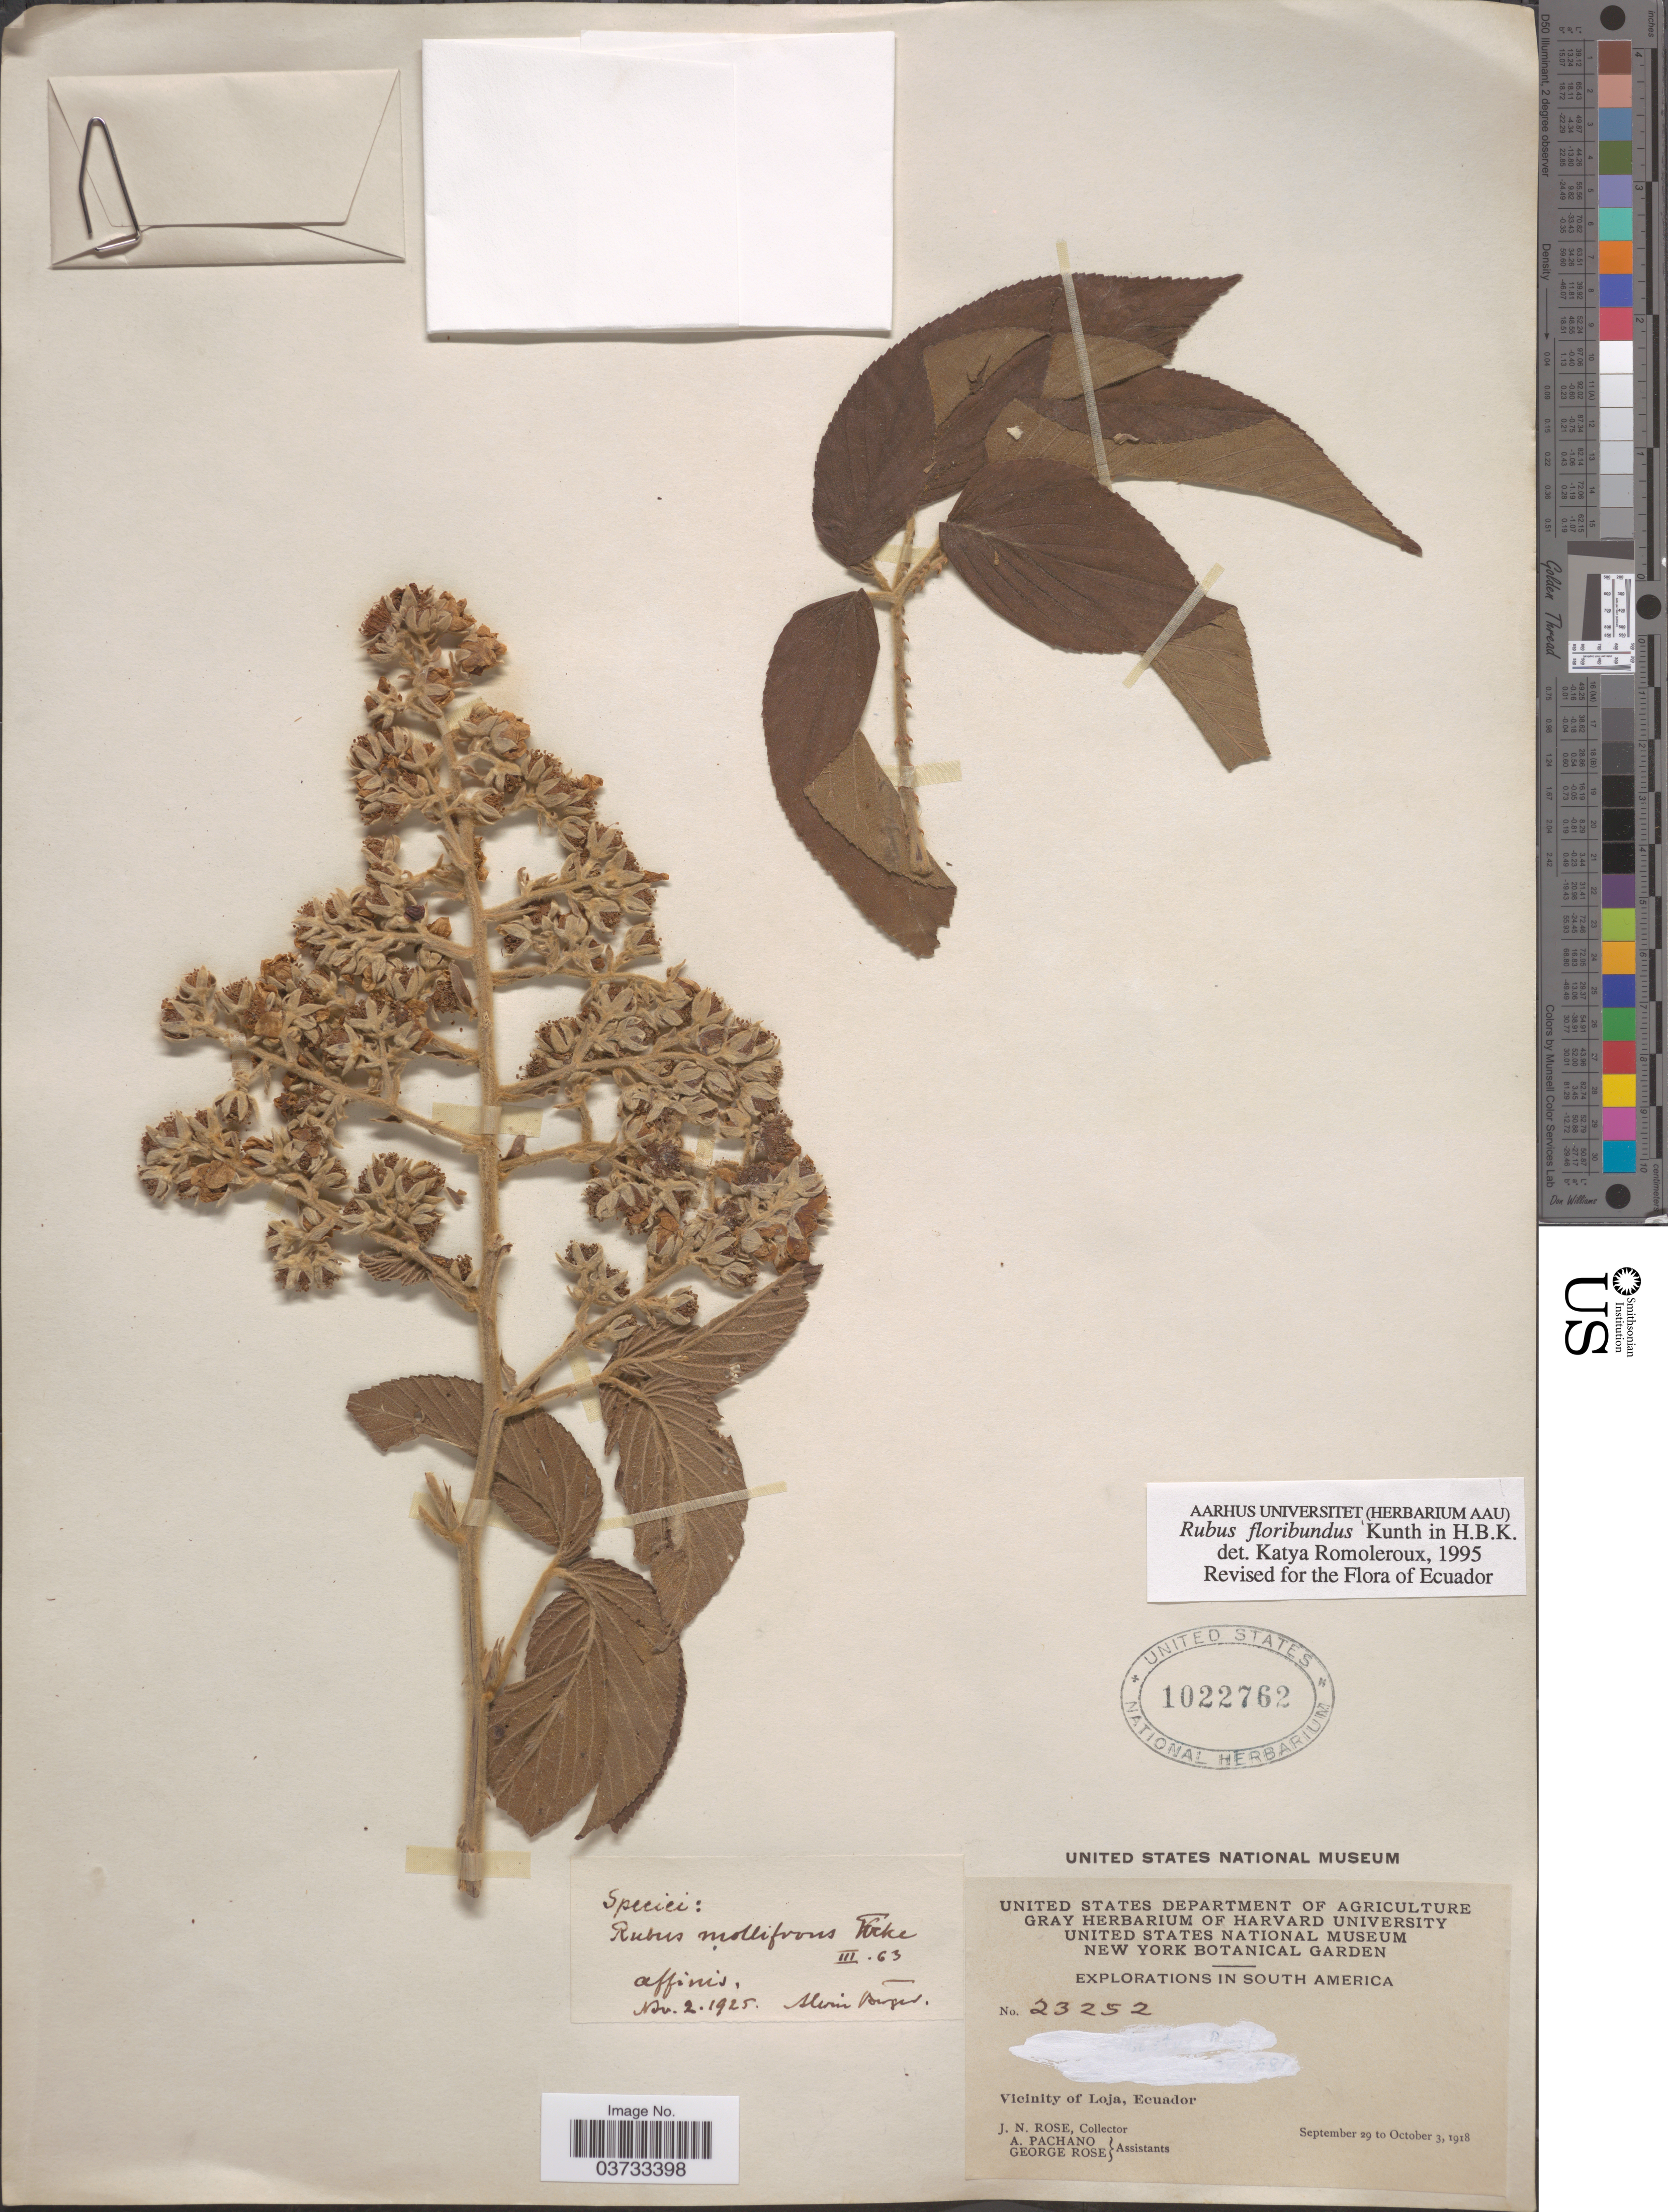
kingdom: Plantae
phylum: Tracheophyta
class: Magnoliopsida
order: Rosales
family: Rosaceae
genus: Rubus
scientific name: Rubus floribundus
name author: Kunth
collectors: J. N. Rose, A. Pachano & G. Rose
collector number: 23252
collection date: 1918-09-29/1918-10-03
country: Ecuador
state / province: Loja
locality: Vicinity of Loja.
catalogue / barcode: US 1022762